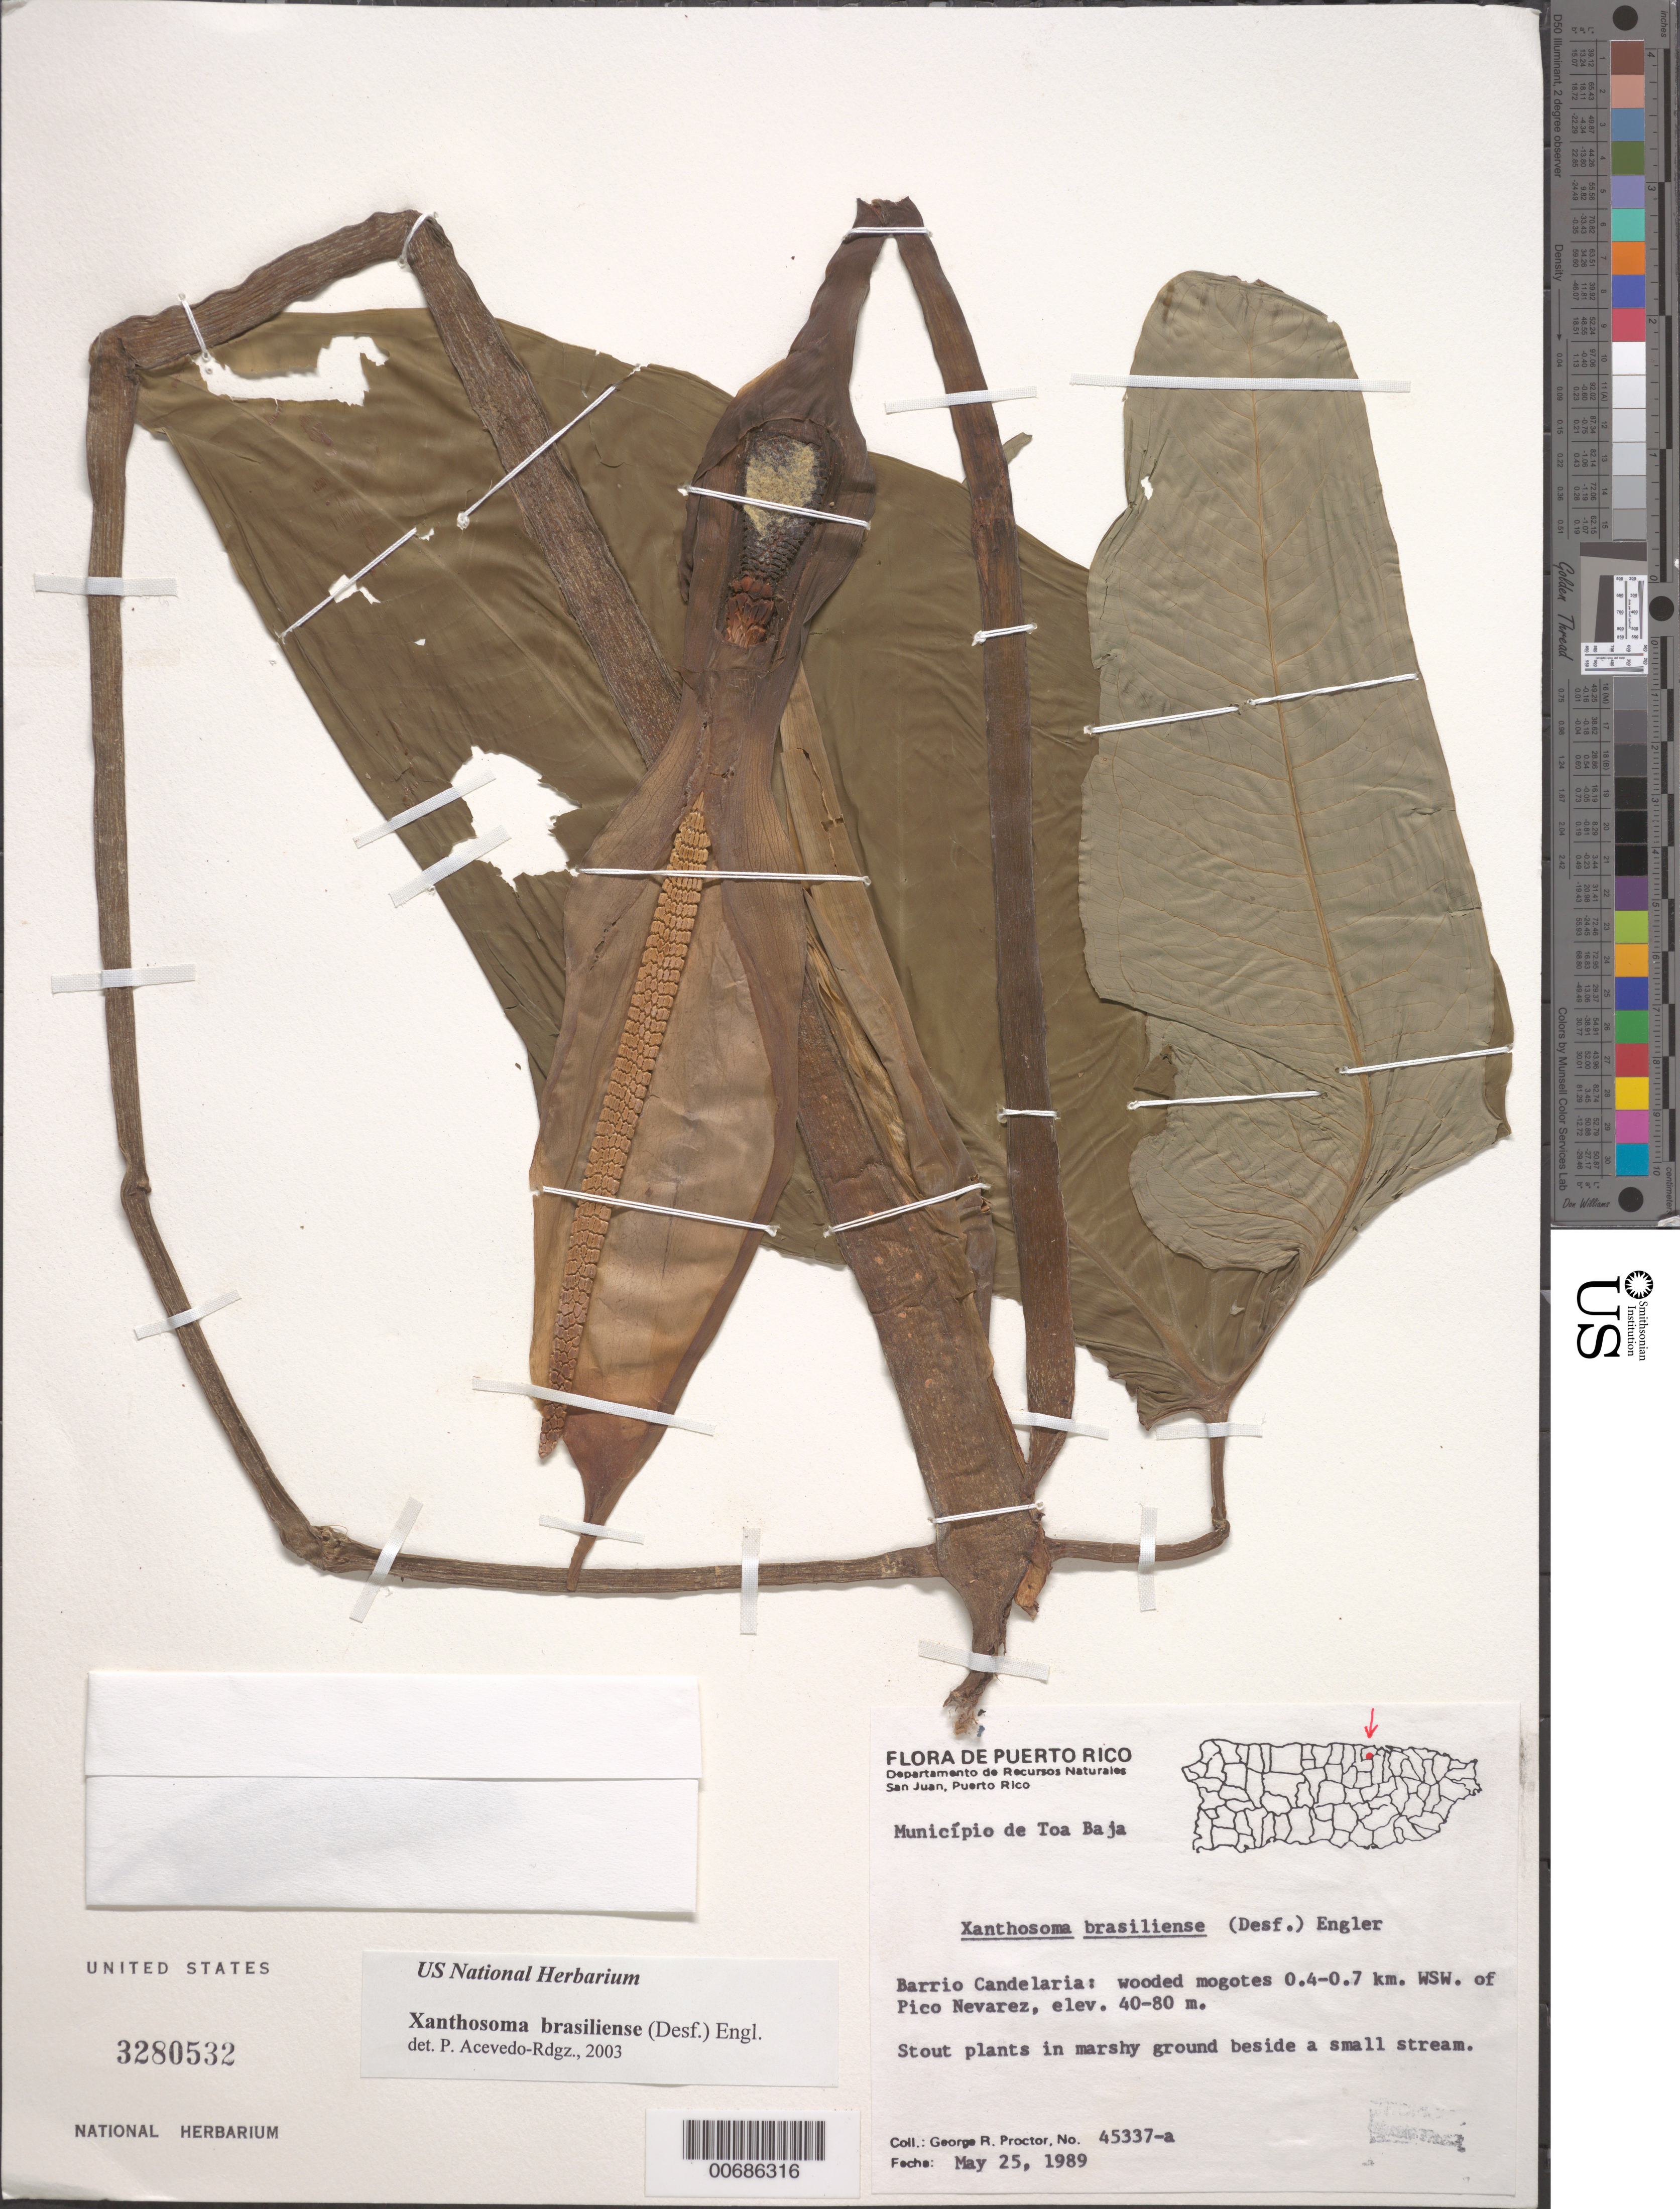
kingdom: Plantae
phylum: Tracheophyta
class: Liliopsida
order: Alismatales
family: Araceae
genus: Xanthosoma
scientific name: Xanthosoma brasiliense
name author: (Desf.) Engl.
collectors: G. R. Proctor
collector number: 45337-a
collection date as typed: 25 May 1989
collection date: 1989-05-25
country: Puerto Rico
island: Greater Antilles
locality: Municipio de Toa Baja; Barrio Candelaria, 0.4-0.7 km. WSW of Pico Nevarez.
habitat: Marshy ground beside a small stream; wooded mogotes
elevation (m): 40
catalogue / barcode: US 3280532